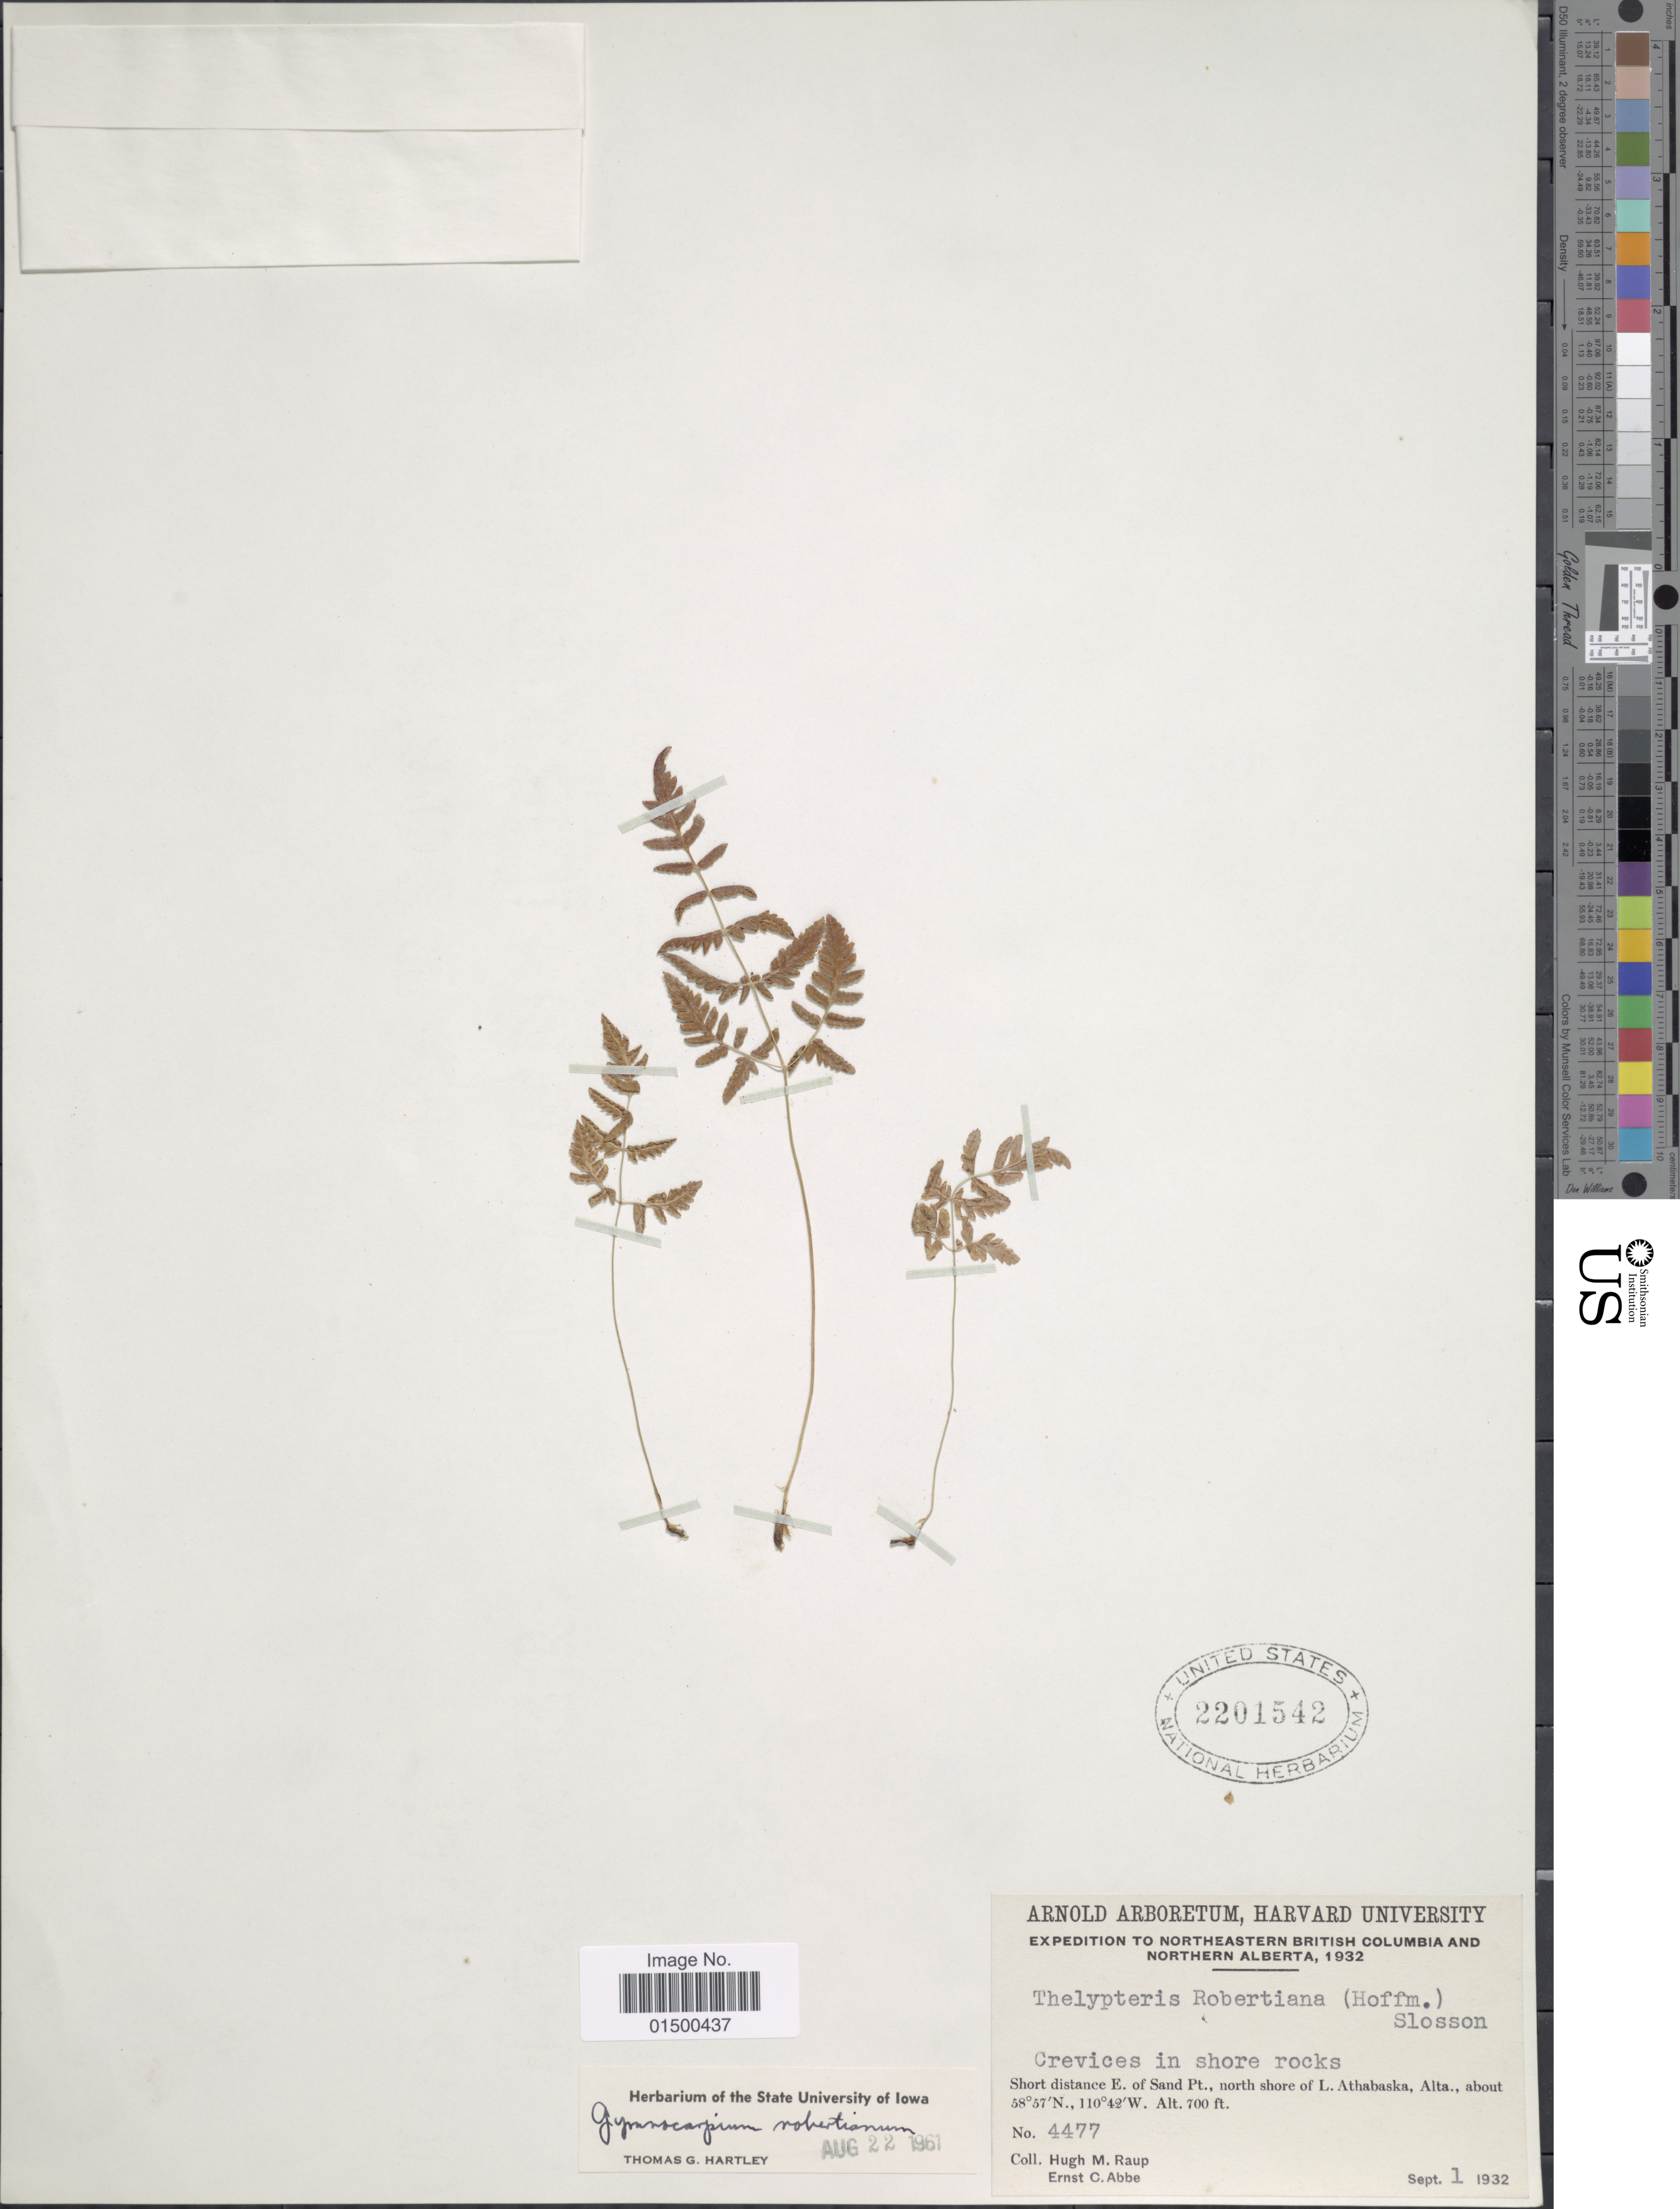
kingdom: Plantae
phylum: Tracheophyta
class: Polypodiopsida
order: Polypodiales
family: Cystopteridaceae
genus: Gymnocarpium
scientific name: Gymnocarpium robertianum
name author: (Hoffm.) Newman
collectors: H. Raup & E. C. Abbe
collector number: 4477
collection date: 1932-09-01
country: Canada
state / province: Alberta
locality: Short distance E. of Sand Pt., north shore of L. Athabaska, Alta.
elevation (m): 213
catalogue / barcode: US 2201542